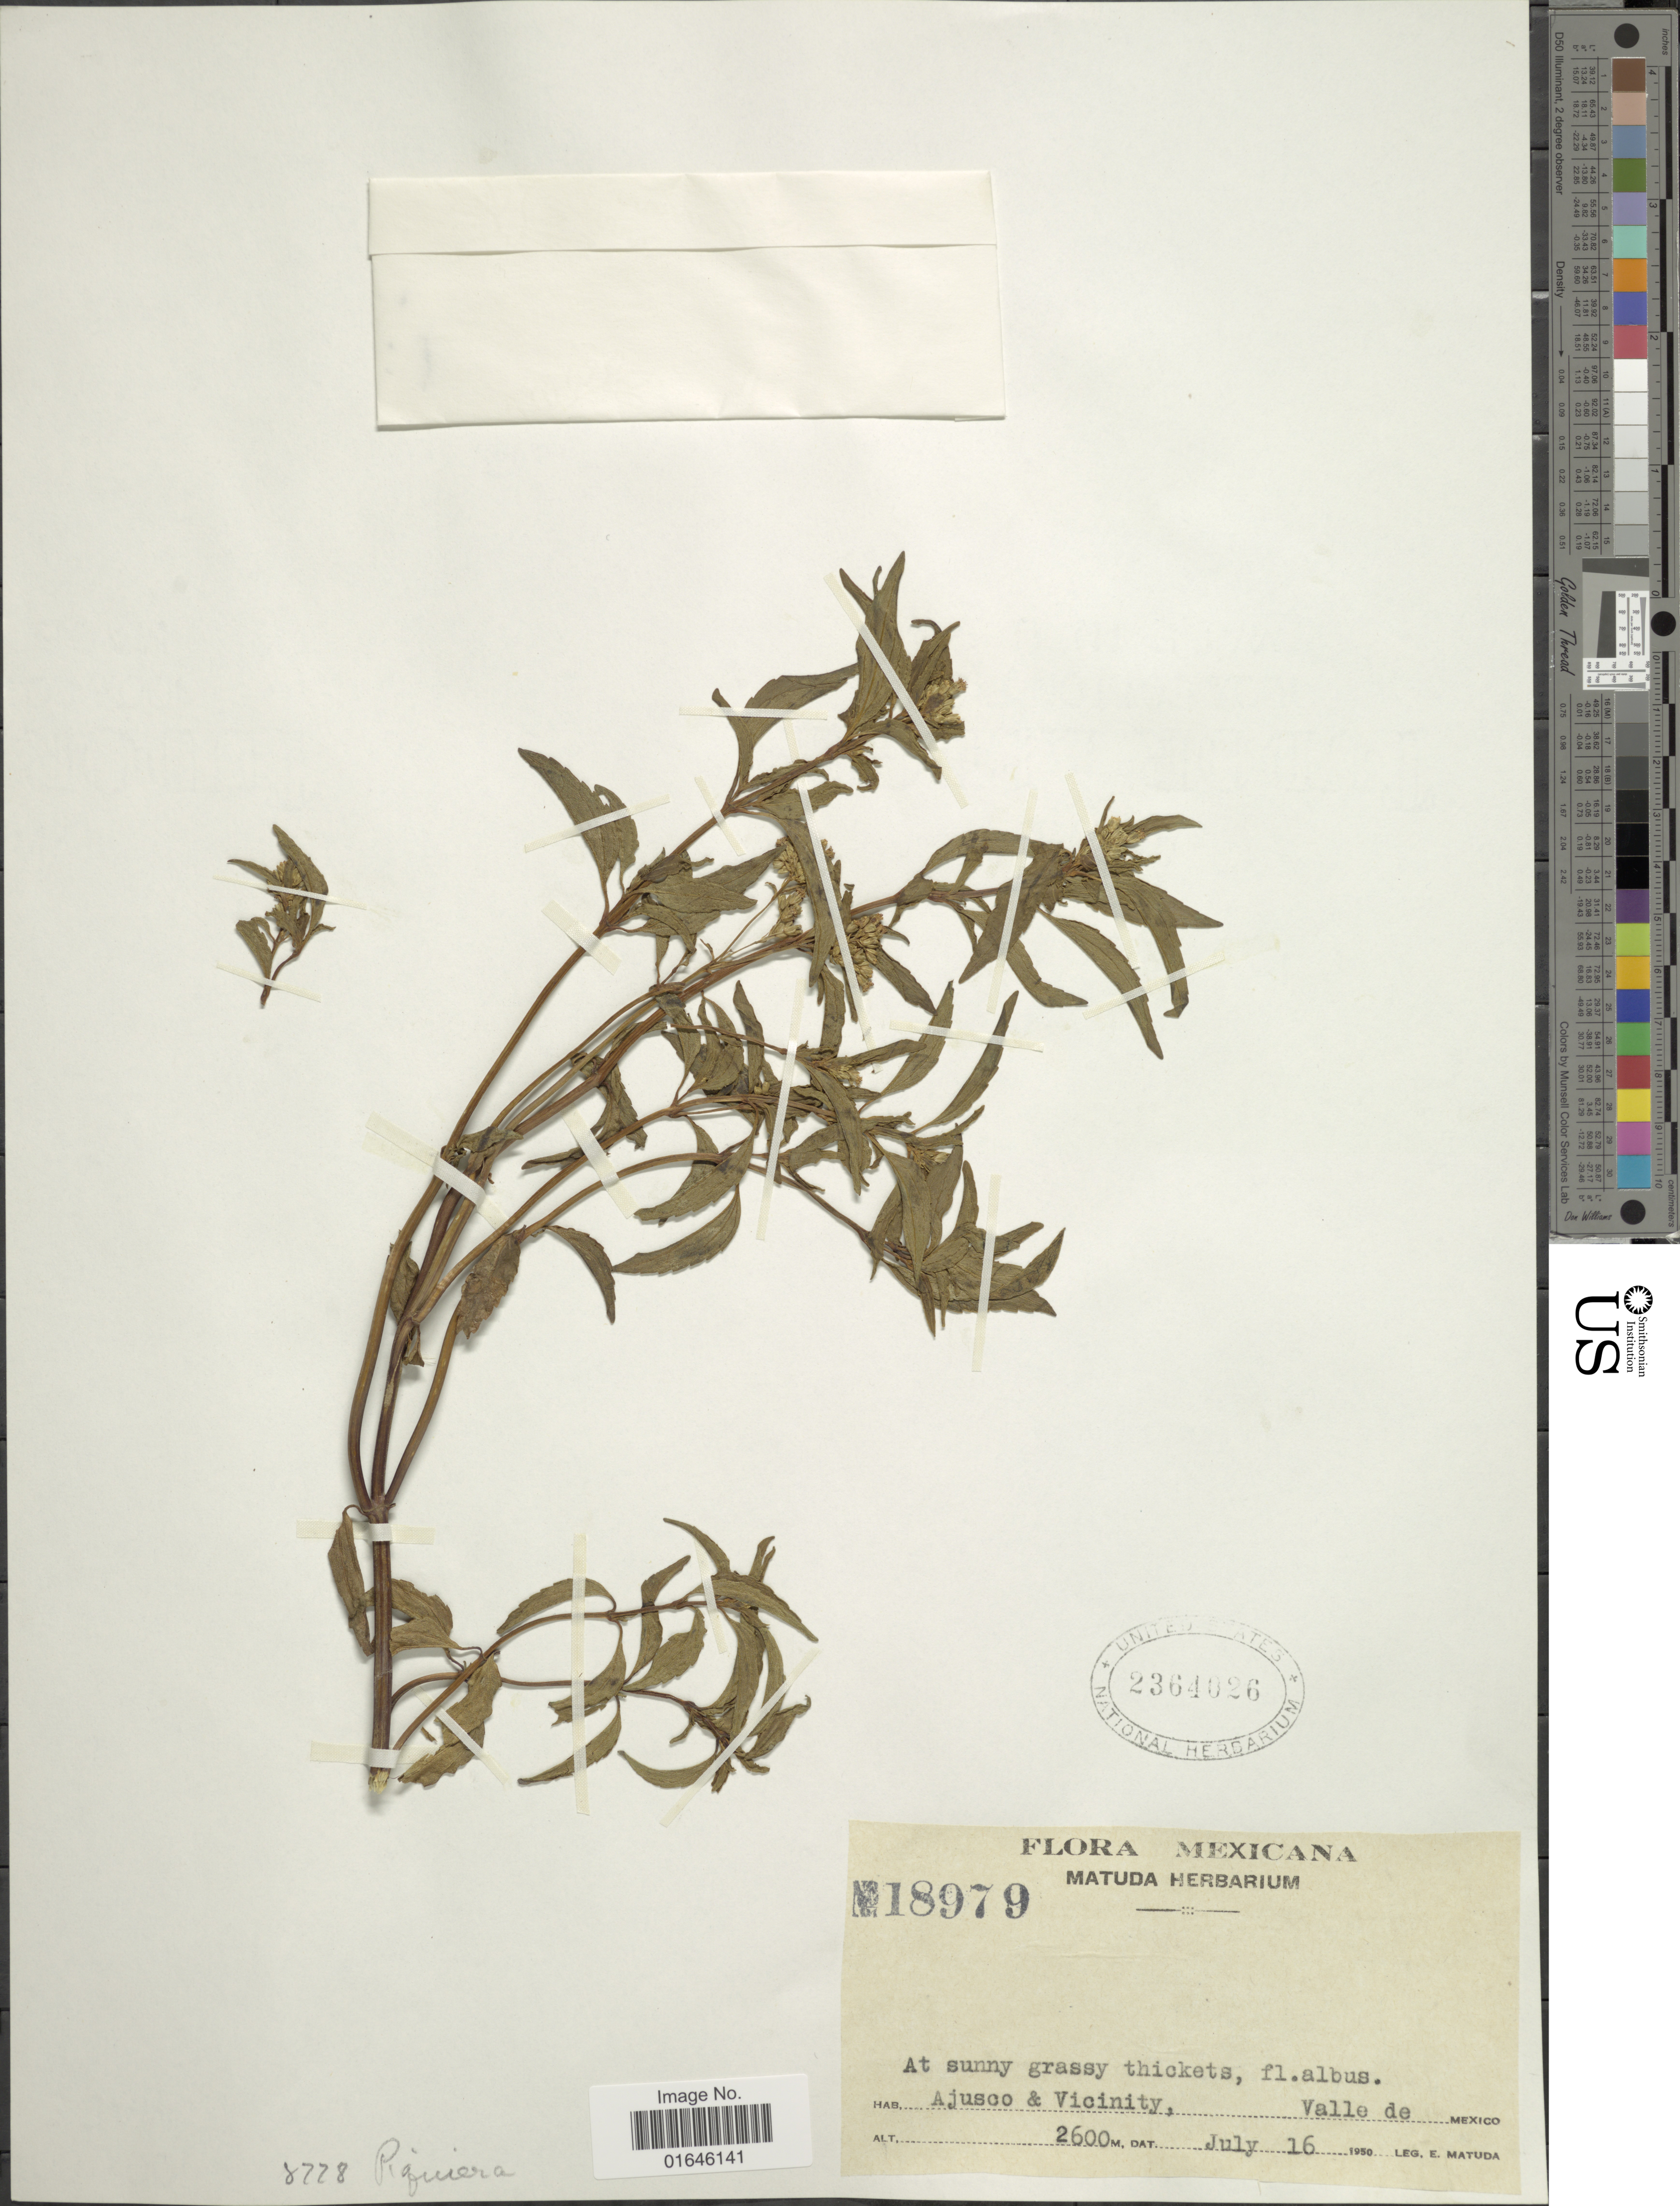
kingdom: Plantae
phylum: Tracheophyta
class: Magnoliopsida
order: Asterales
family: Asteraceae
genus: Piqueria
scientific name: Piqueria trinervia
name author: Cav.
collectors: E. Matuda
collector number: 18979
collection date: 1950-07-16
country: Mexico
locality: Ajusco & Vicinity, Valle de Mexico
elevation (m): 2600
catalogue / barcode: US 2364026